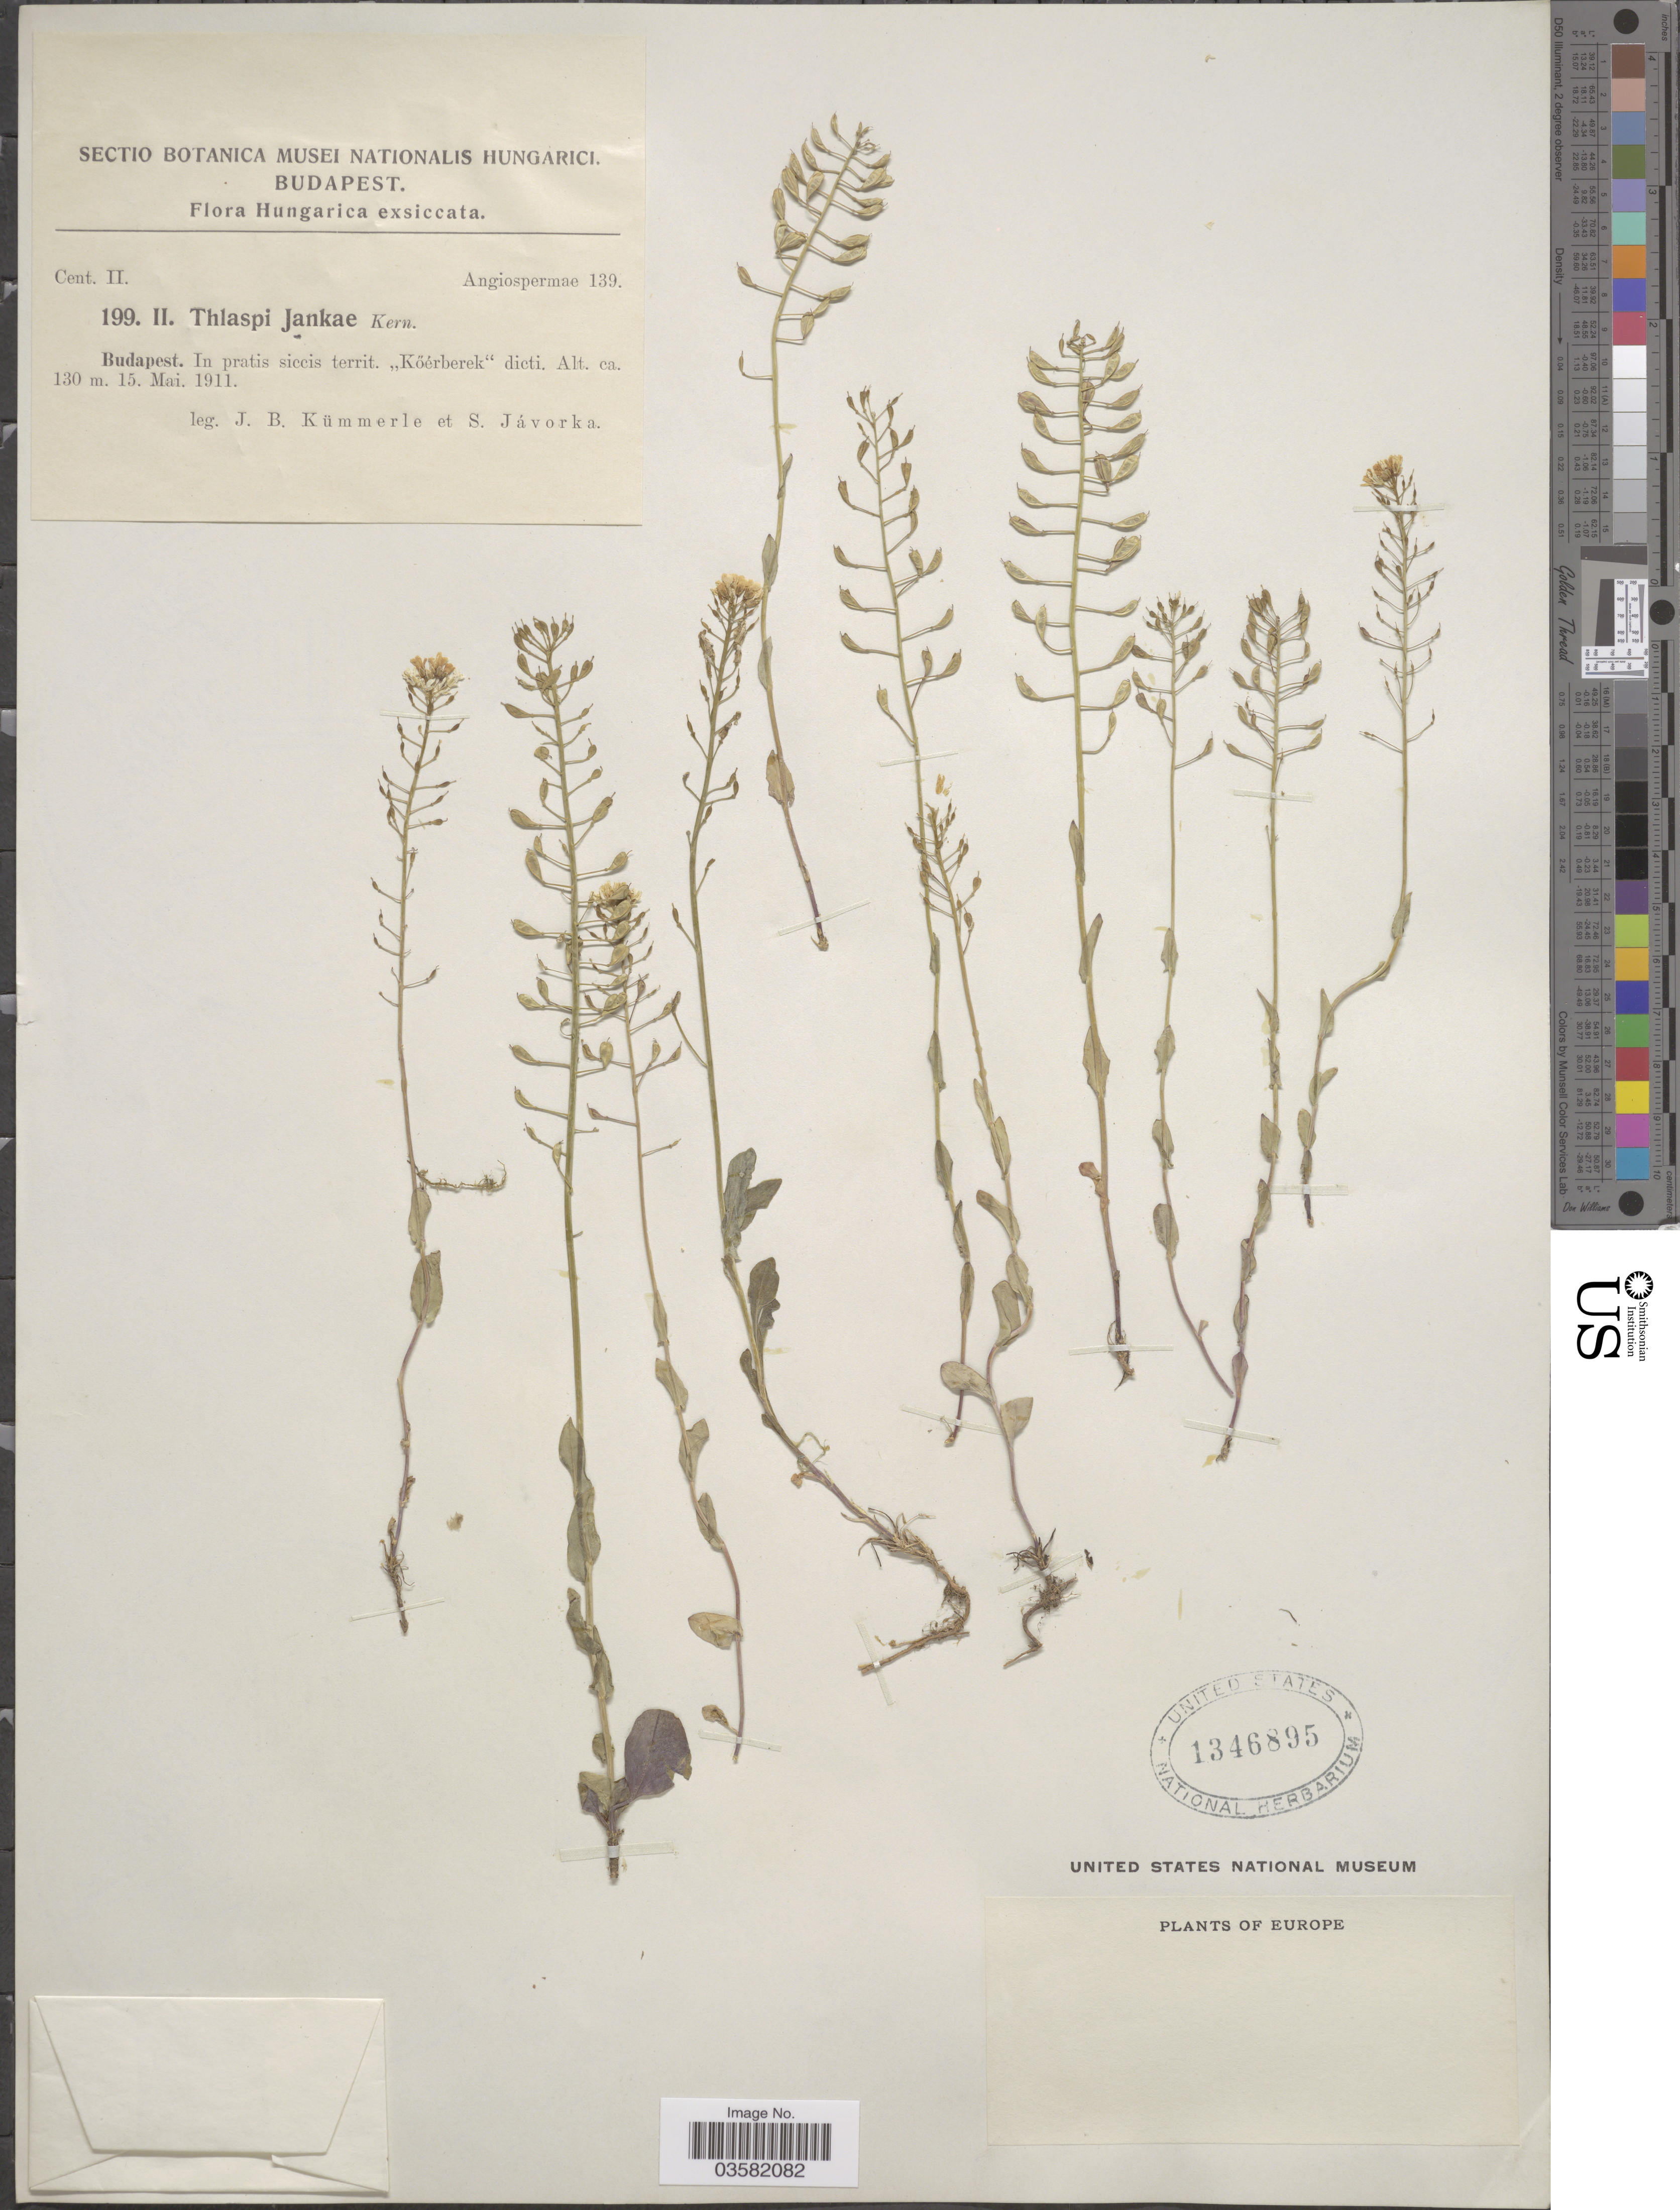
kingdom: Plantae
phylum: Tracheophyta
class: Magnoliopsida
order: Brassicales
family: Brassicaceae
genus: Thlaspi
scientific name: Thlaspi jankae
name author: A. Kern.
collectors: J. Kummerle & S. Javorka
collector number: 199II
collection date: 1911-05-15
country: Hungary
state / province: Budapest, Capital District of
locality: In pratis siccis territ. "Köérberek" dicti.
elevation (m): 130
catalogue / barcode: US 1346895